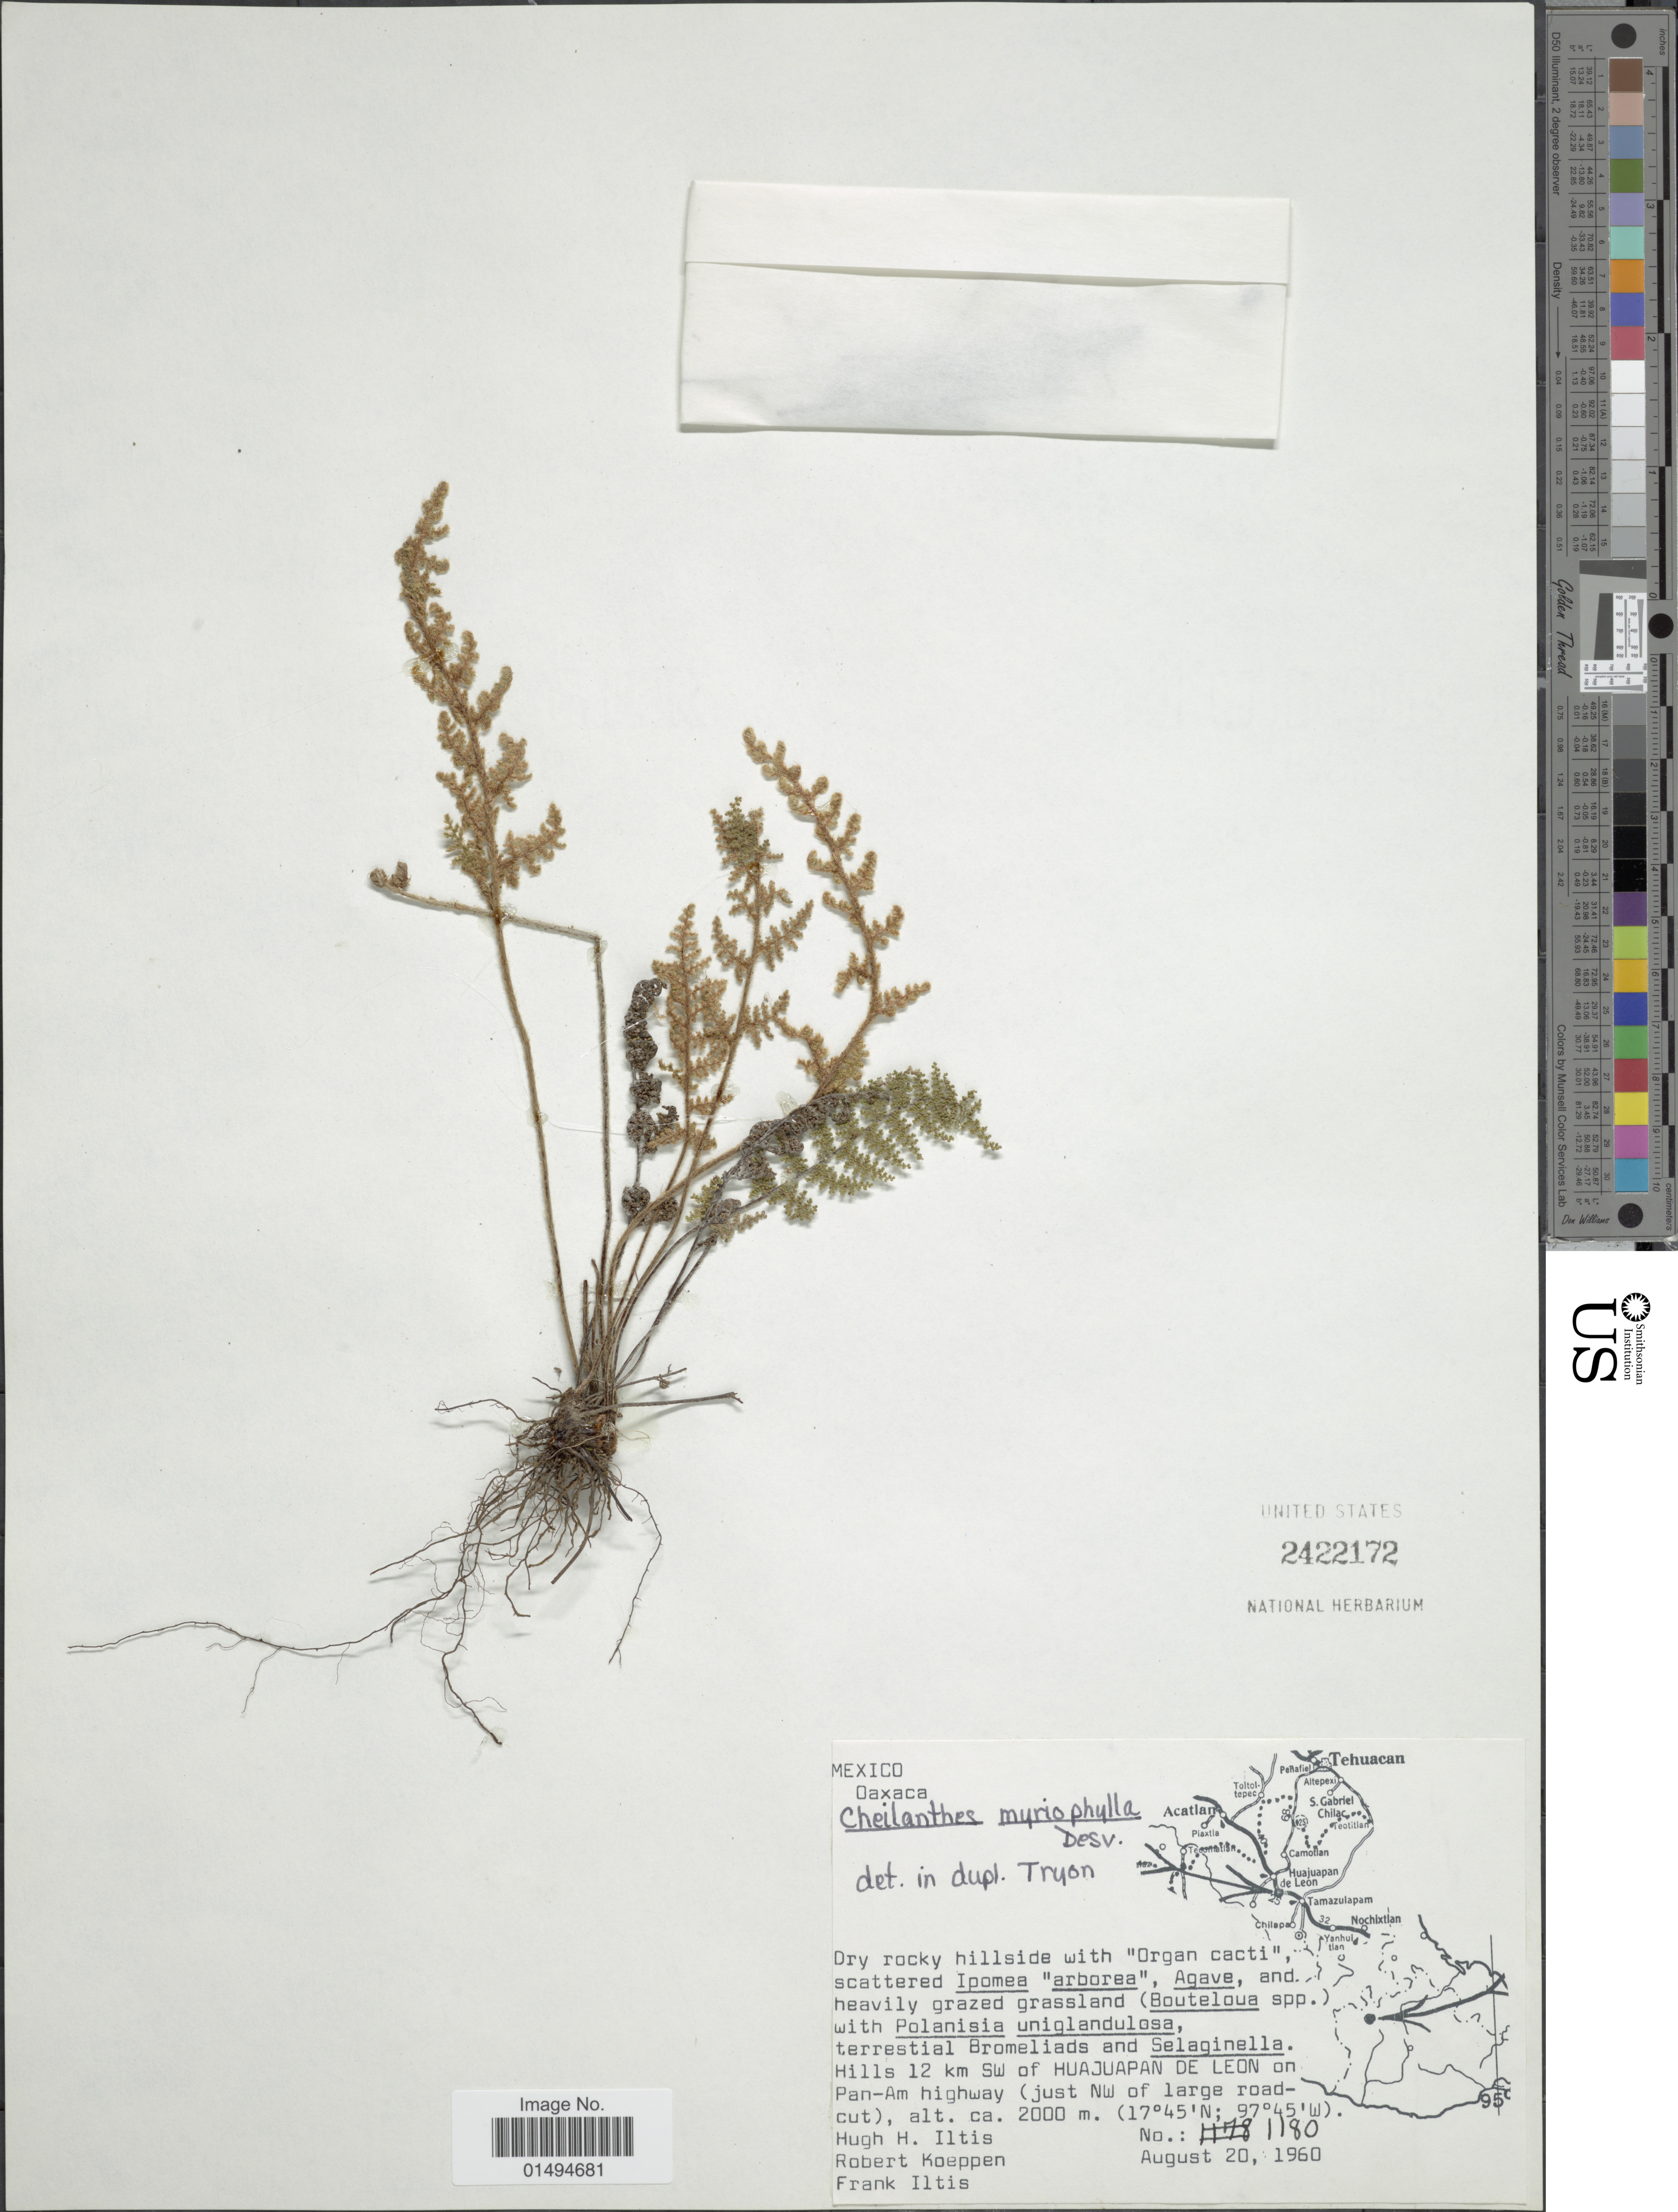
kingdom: Plantae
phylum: Tracheophyta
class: Polypodiopsida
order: Polypodiales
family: Pteridaceae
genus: Myriopteris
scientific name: Myriopteris myriophylla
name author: (Desv.) J. Sm.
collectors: H. H. Iltis, R. C. Koeppen & F. S. Iltis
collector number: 1180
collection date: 1960-08-20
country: Mexico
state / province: Oaxaca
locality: Hills 12 km SW of Huajuapan De Leon on Pan-Am highway ( Just NW of large-road-cut)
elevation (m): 2000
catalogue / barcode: US 2422172